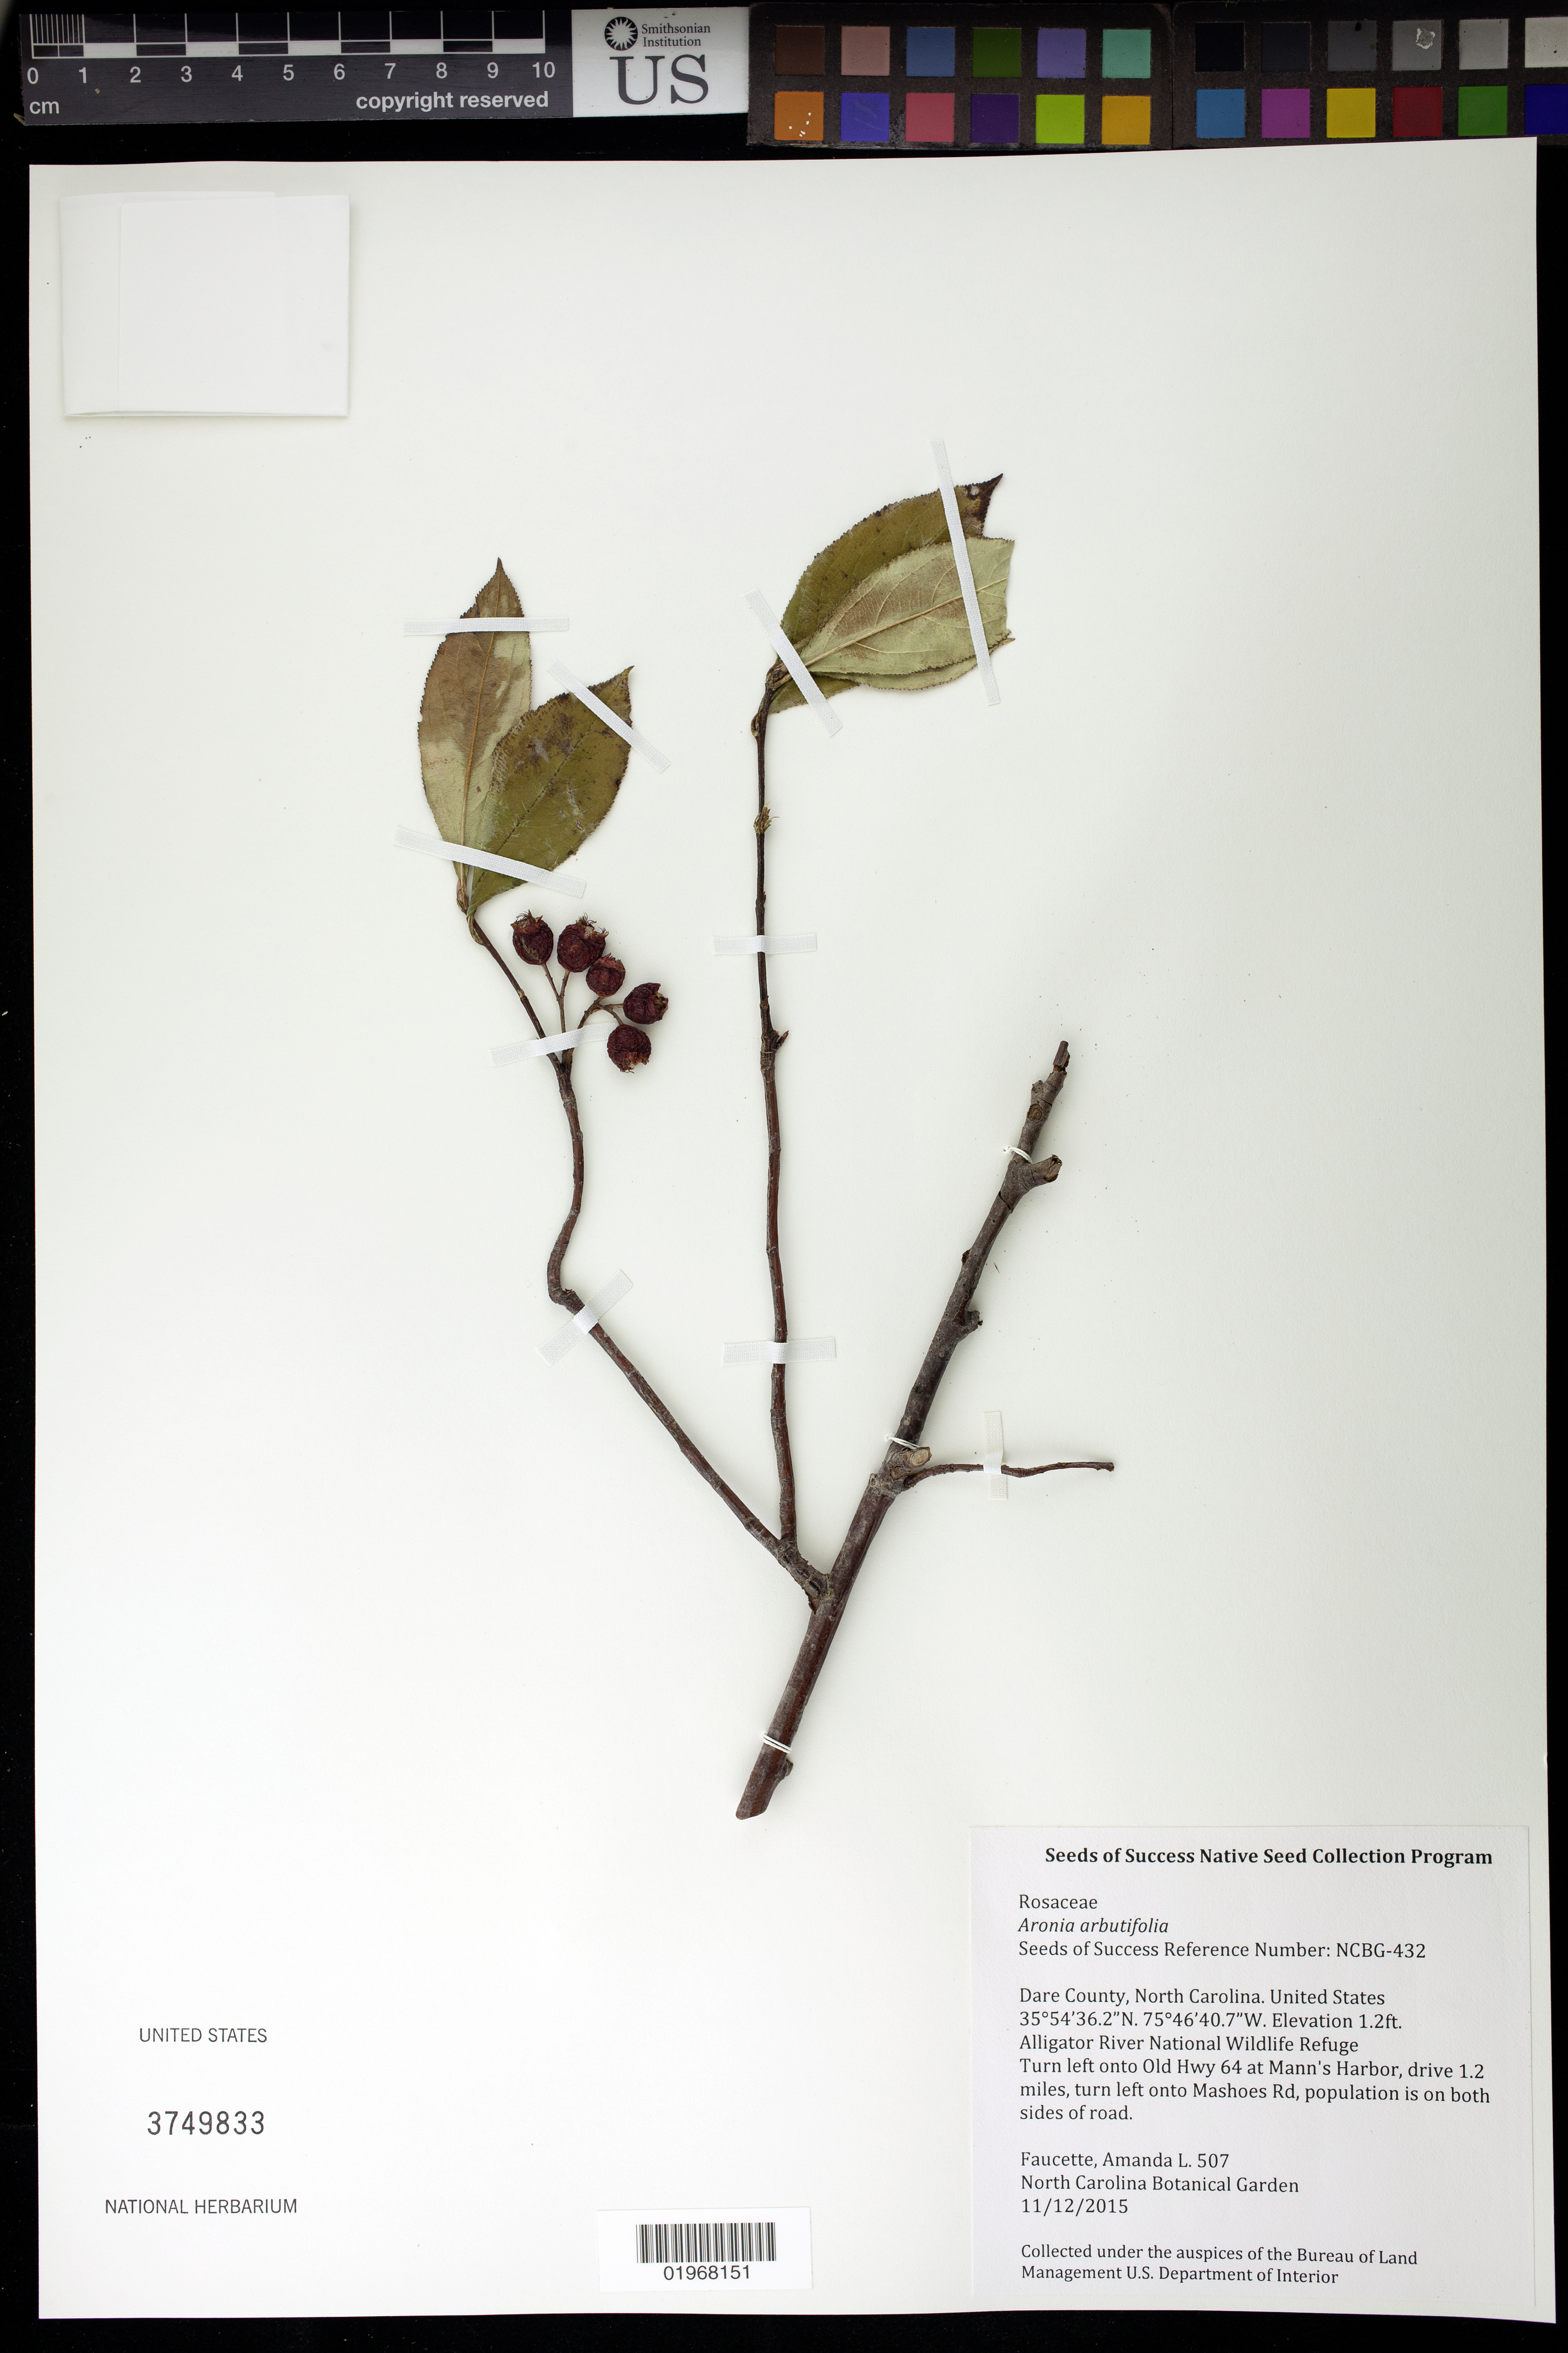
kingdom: Plantae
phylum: Tracheophyta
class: Magnoliopsida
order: Rosales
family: Rosaceae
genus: Aronia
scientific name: Aronia arbutifolia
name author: (L.) Pers.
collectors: A. Faucette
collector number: NCBG-432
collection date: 2015-11-12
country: United States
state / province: North Carolina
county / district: Dare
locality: Alligator River National Wildlife Refuge, Mashoes Rd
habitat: Brackish marsh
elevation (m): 0.4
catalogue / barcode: US 3749833